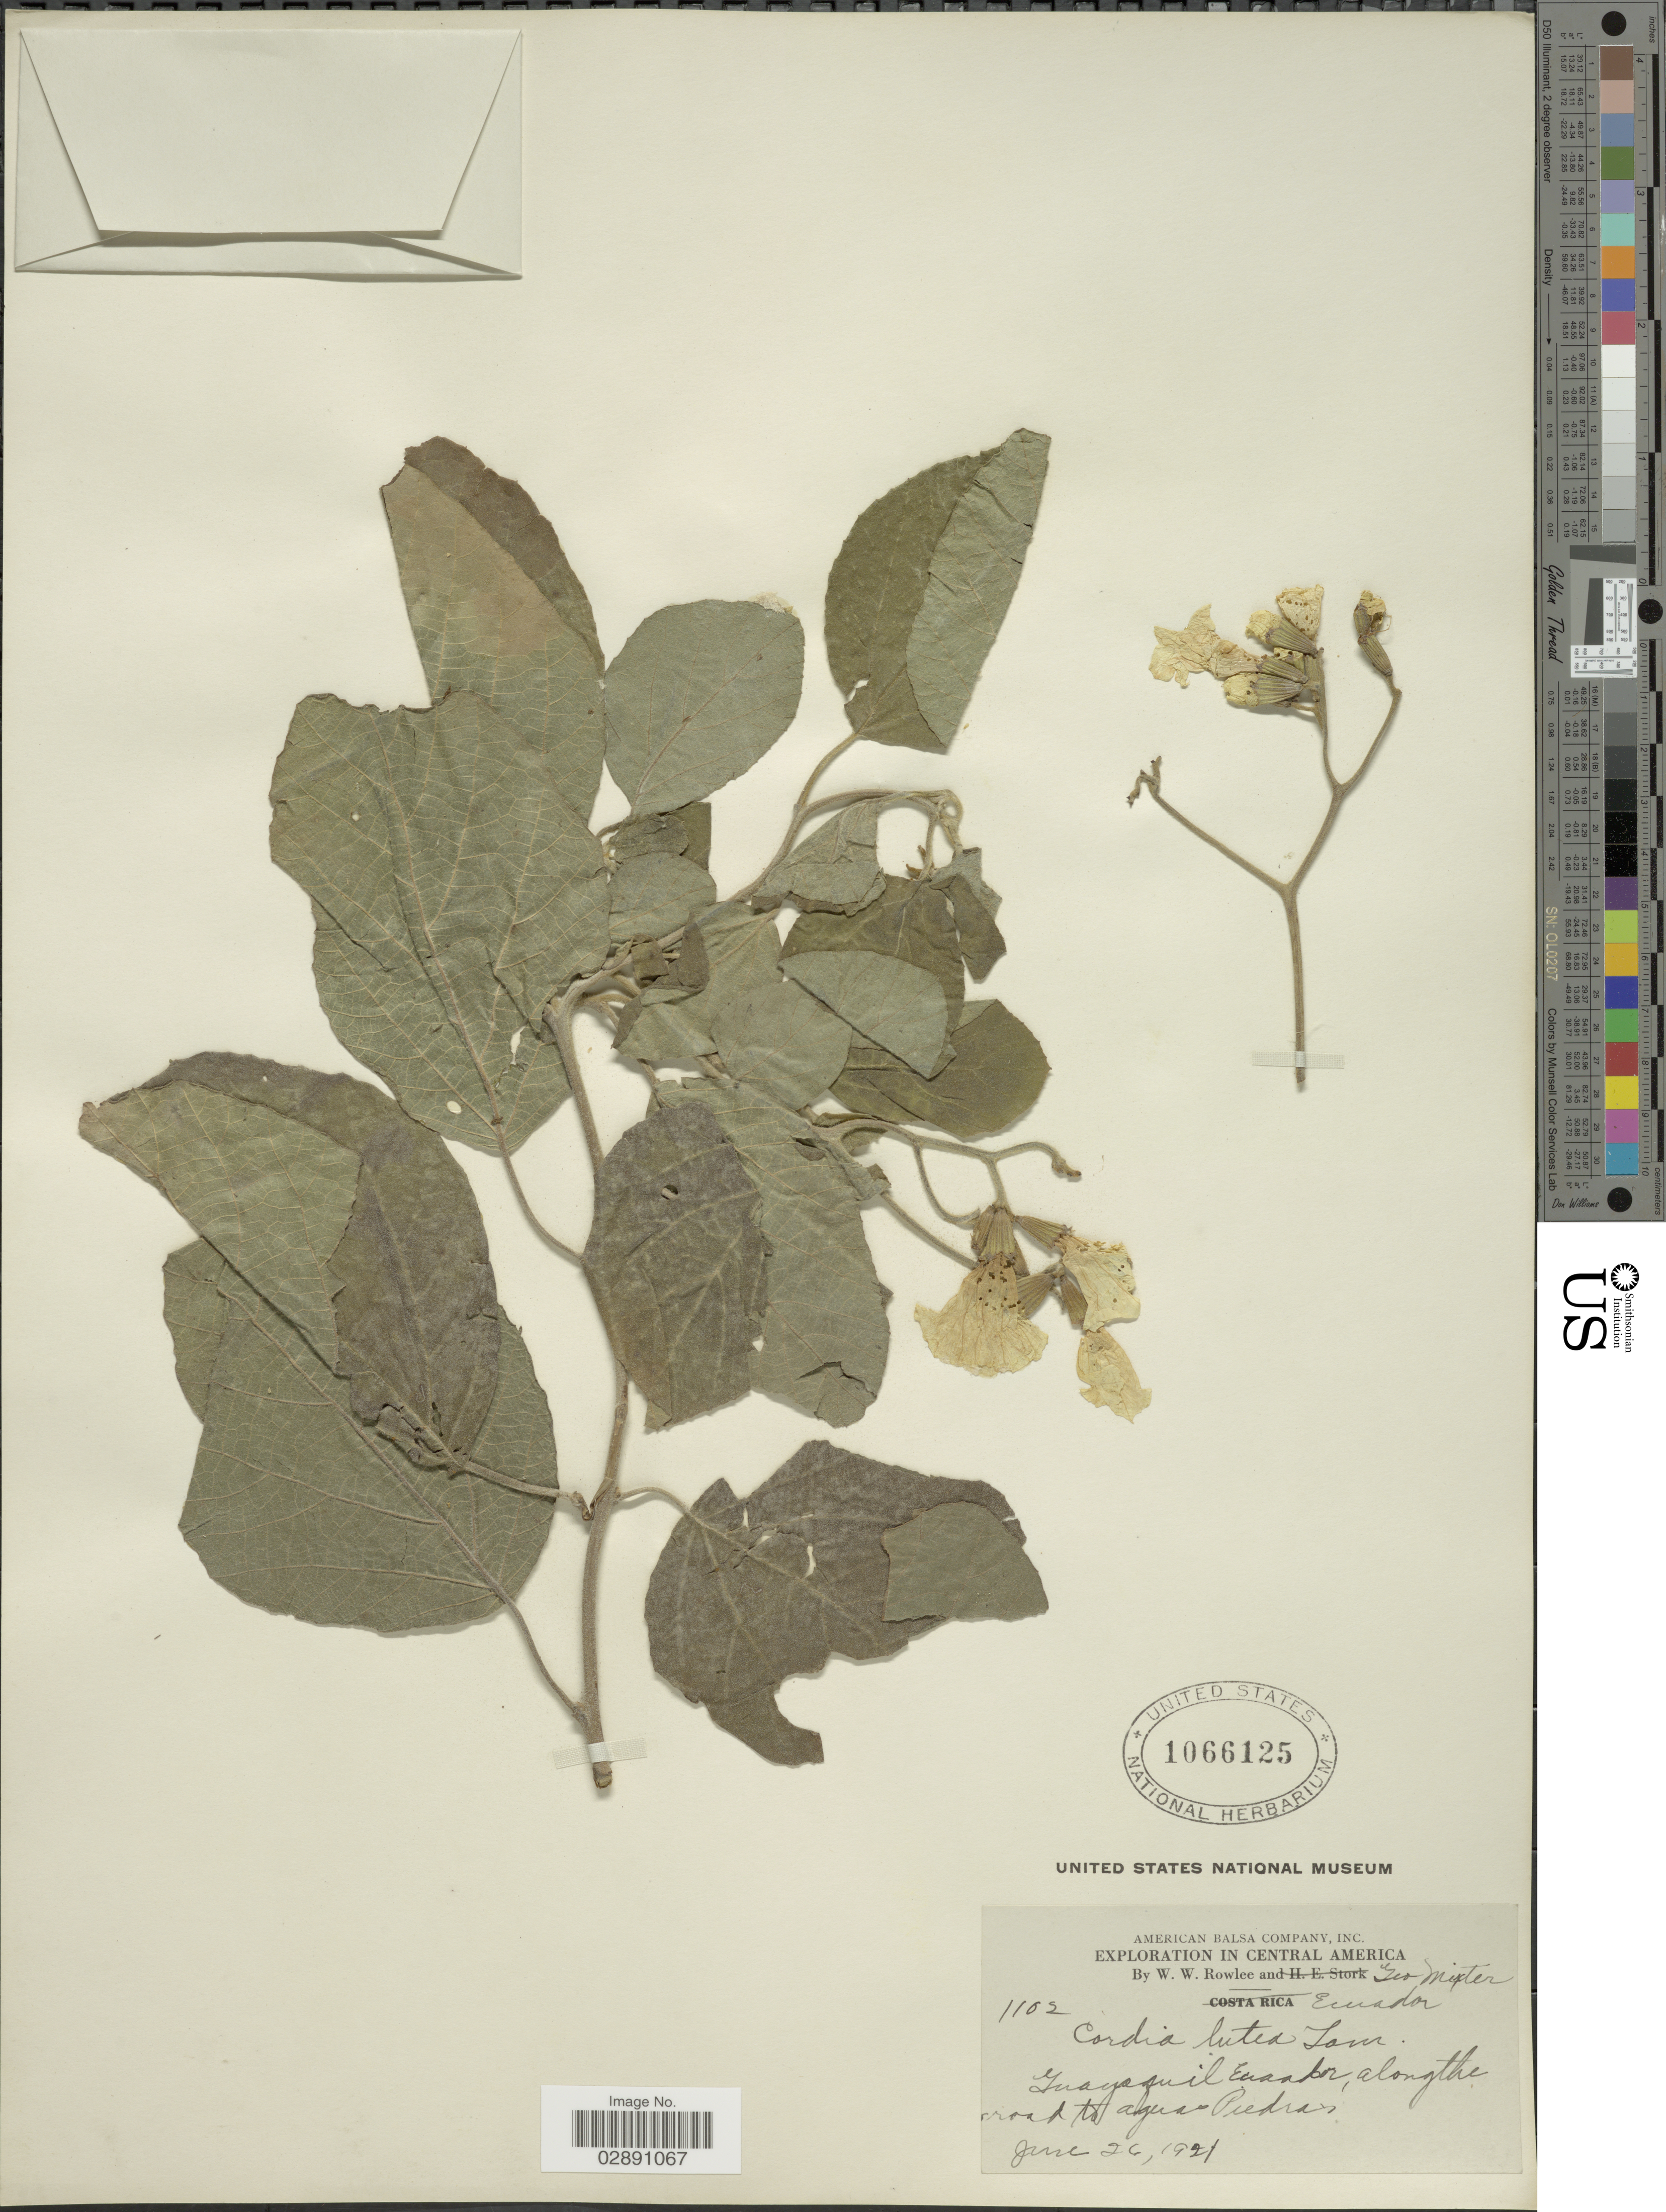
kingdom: Plantae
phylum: Tracheophyta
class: Magnoliopsida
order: Boraginales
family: Cordiaceae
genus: Cordia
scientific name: Cordia lutea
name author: Lam.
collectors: W. W. Rowlee & G. Mixter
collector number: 1102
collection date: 1921-06-26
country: Ecuador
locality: Guayaquil, along the road to Aguas Piedras.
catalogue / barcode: US 1066125